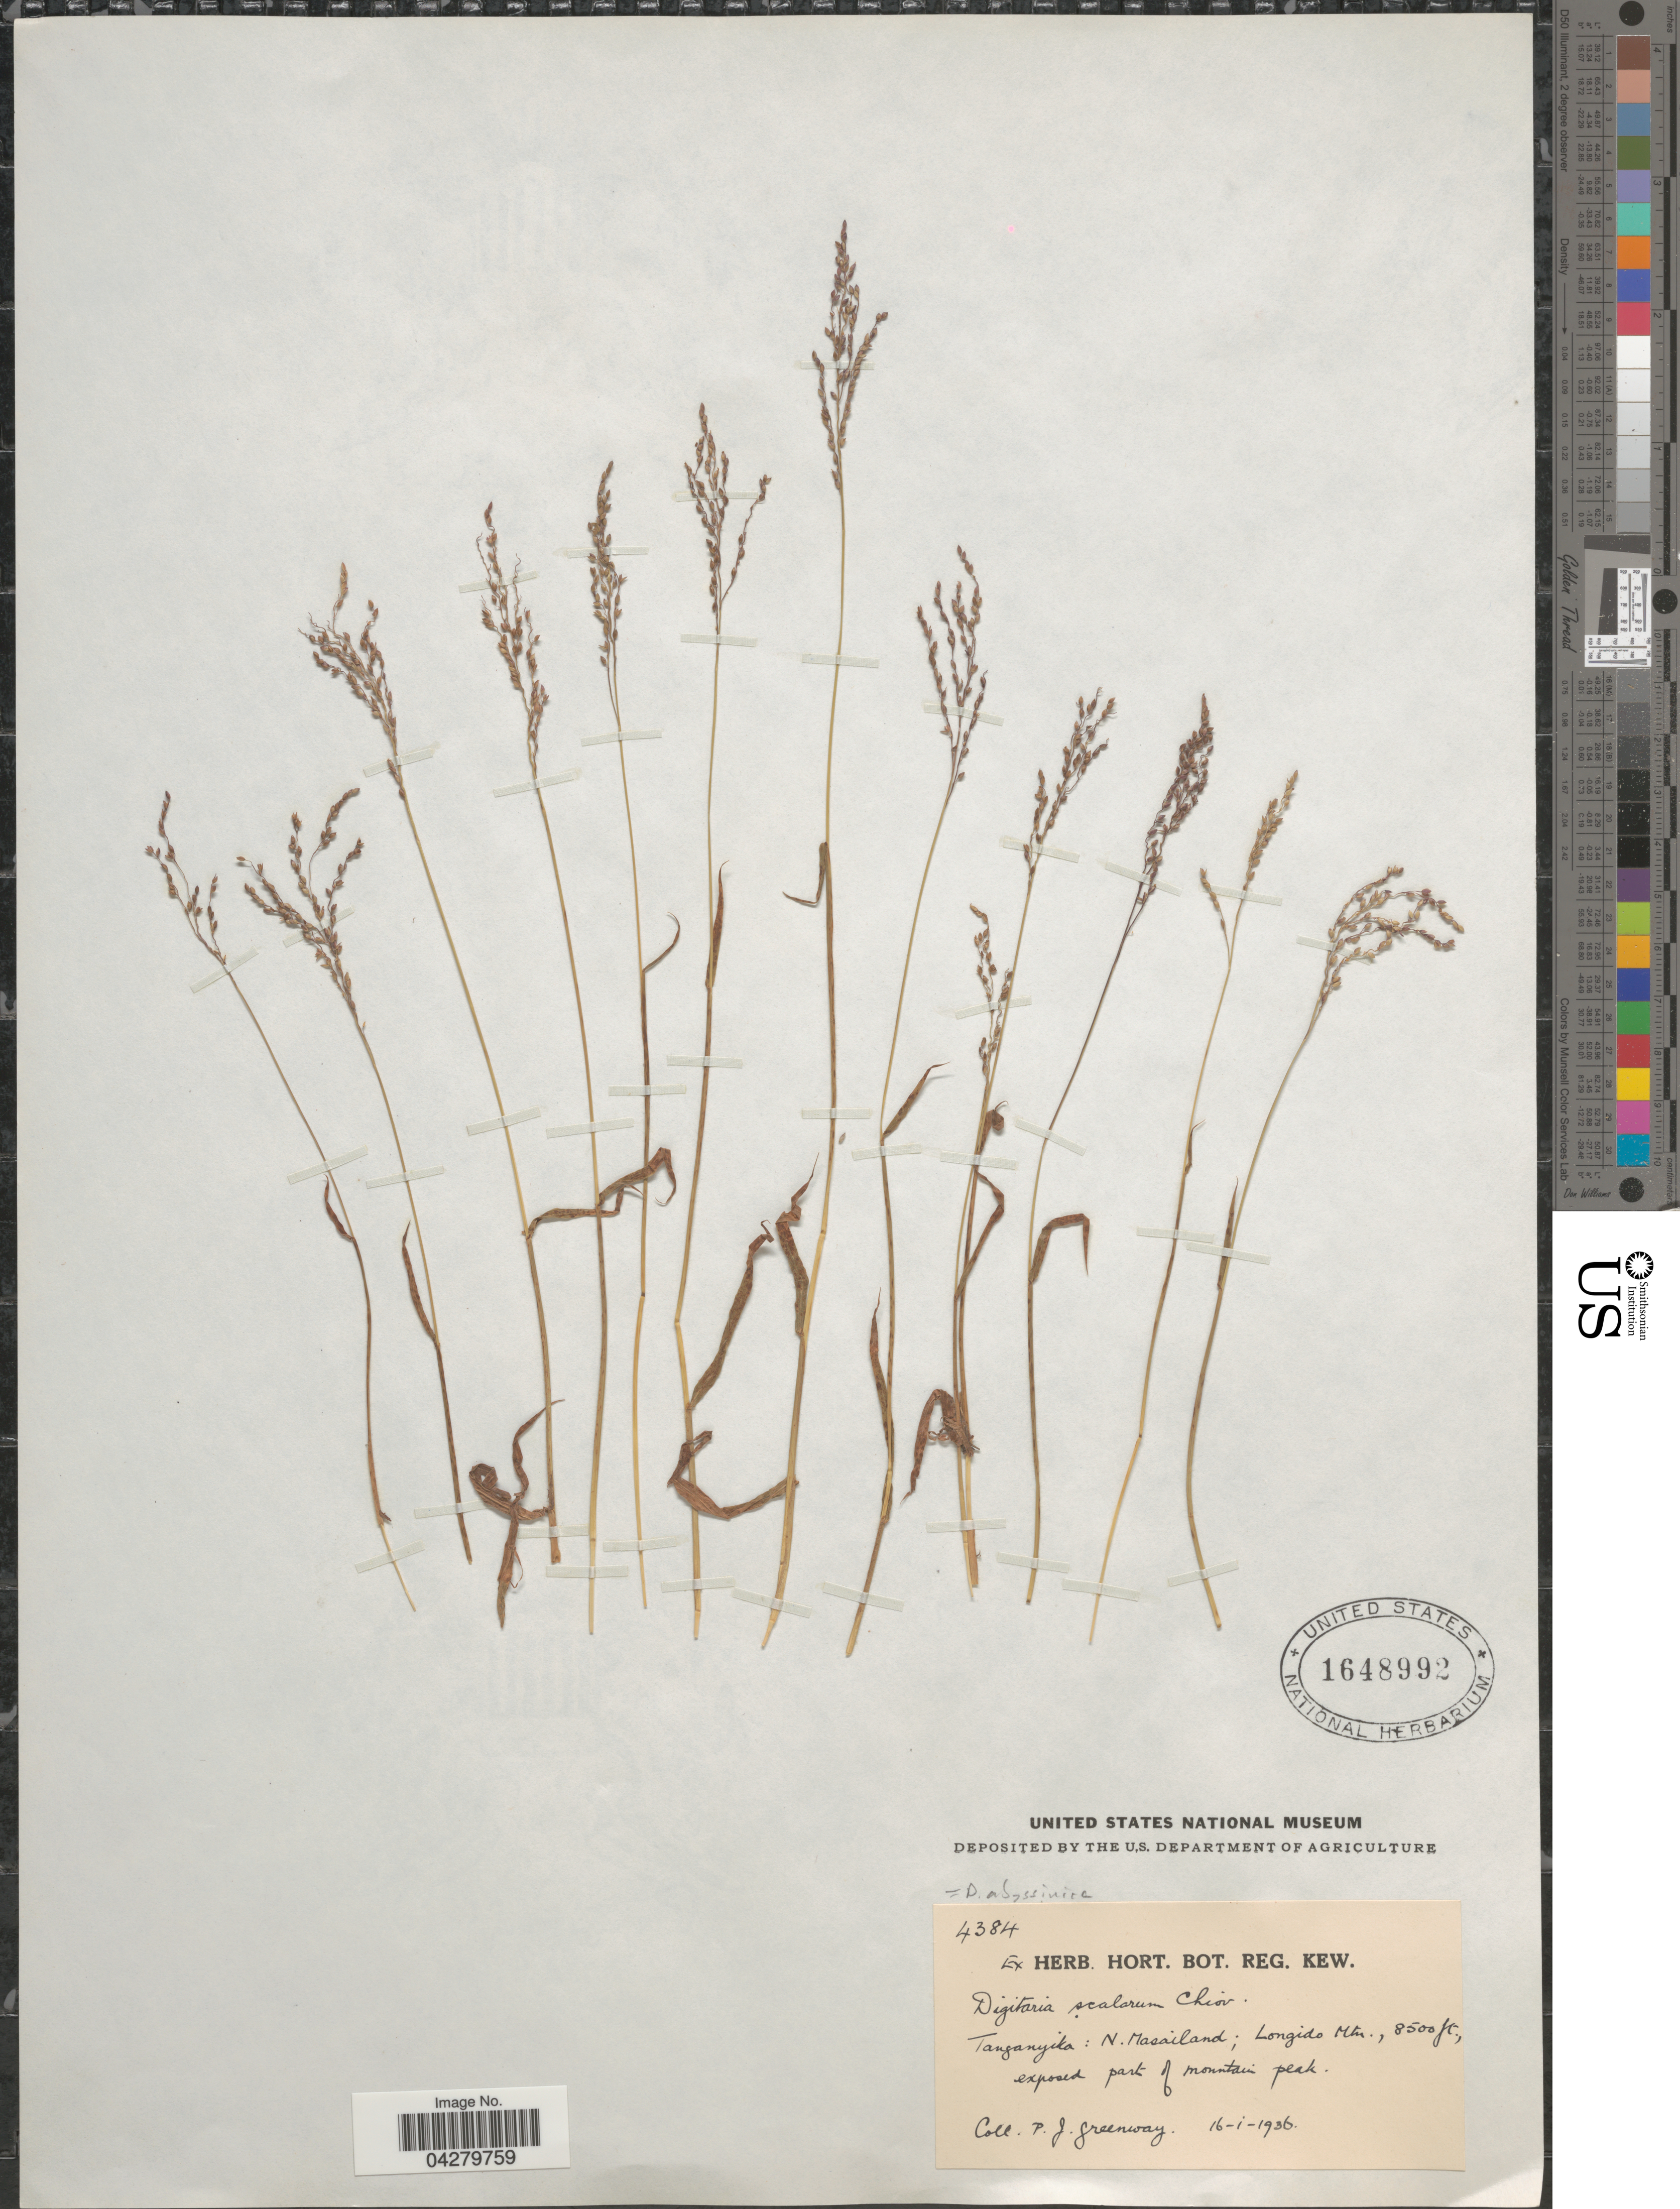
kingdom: Plantae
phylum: Tracheophyta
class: Liliopsida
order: Poales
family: Poaceae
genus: Digitaria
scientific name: Digitaria abyssinica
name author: (Hochst. ex Rich.) Stapf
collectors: P. J. Greenway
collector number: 4384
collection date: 1936-01-16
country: Tanzania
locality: Tanganyika: N. Masailand; Longido Mtn., exposed part of mountain peak.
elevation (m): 2591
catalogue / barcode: US 1648992